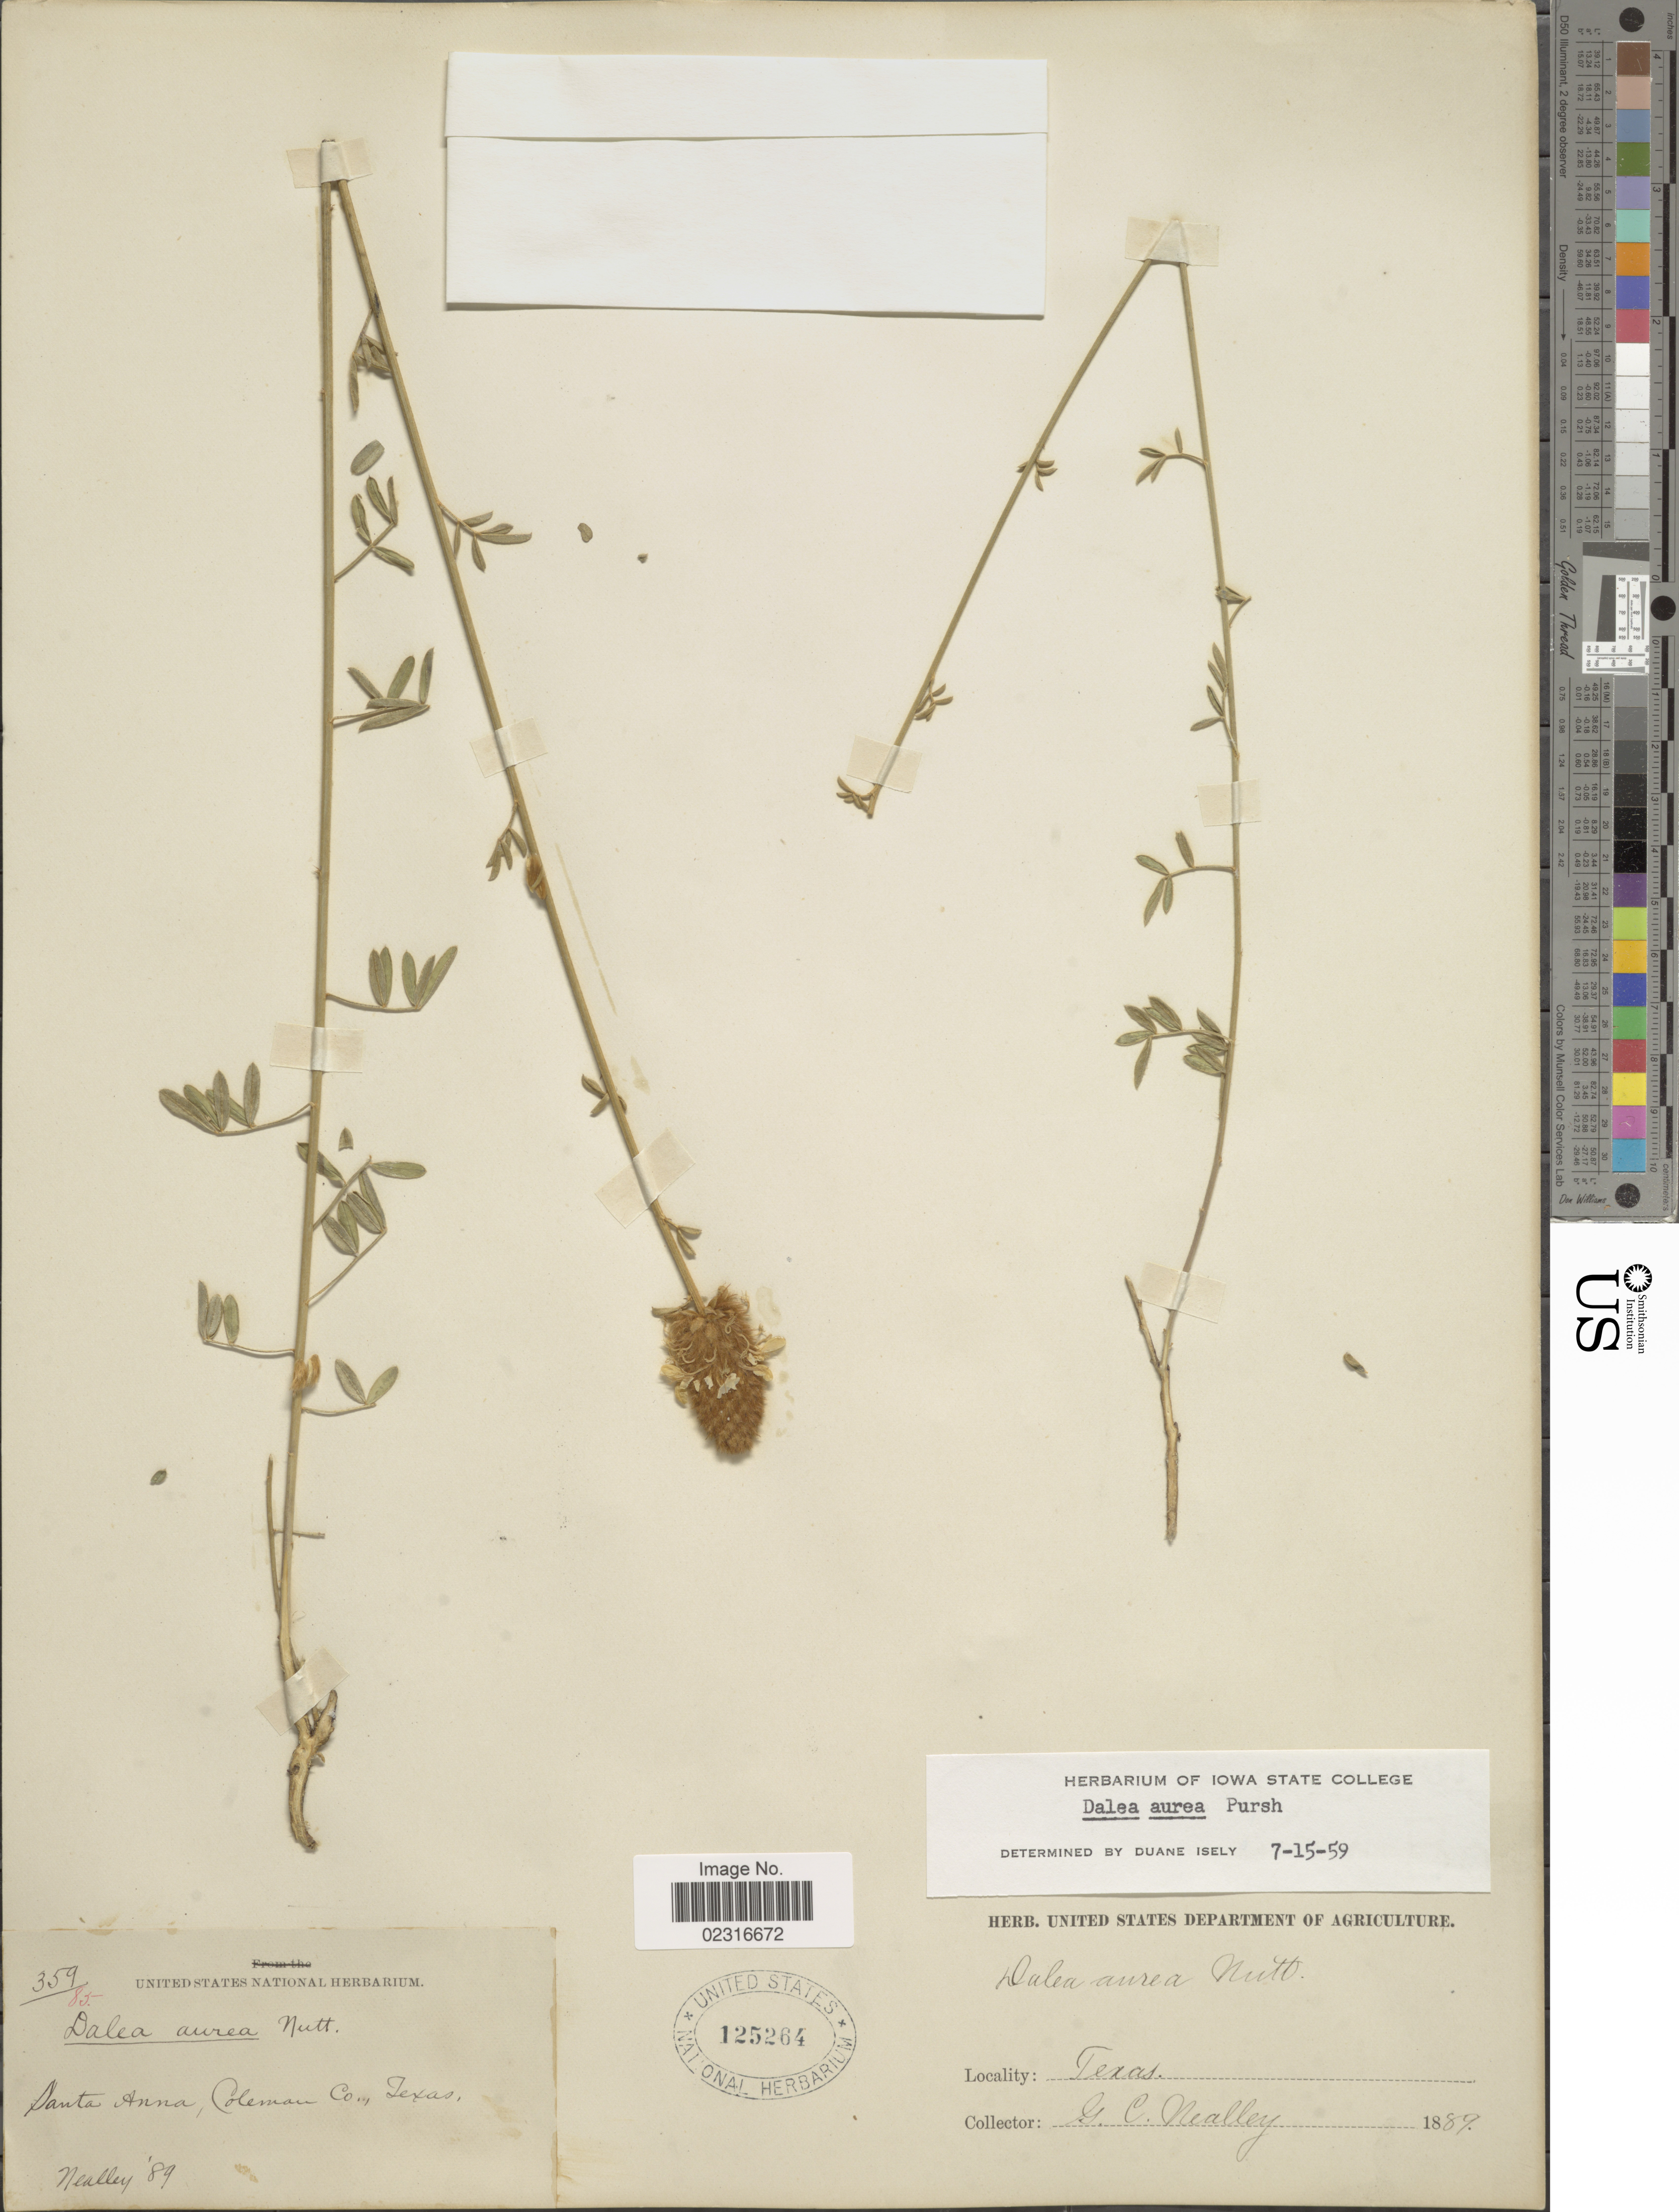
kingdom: Plantae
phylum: Tracheophyta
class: Magnoliopsida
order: Fabales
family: Fabaceae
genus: Dalea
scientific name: Dalea aurea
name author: Nutt. ex Pursh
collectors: G. Neally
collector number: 359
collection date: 1889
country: United States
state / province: Texas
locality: Santa Anna, Coleman Co.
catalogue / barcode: US 125264